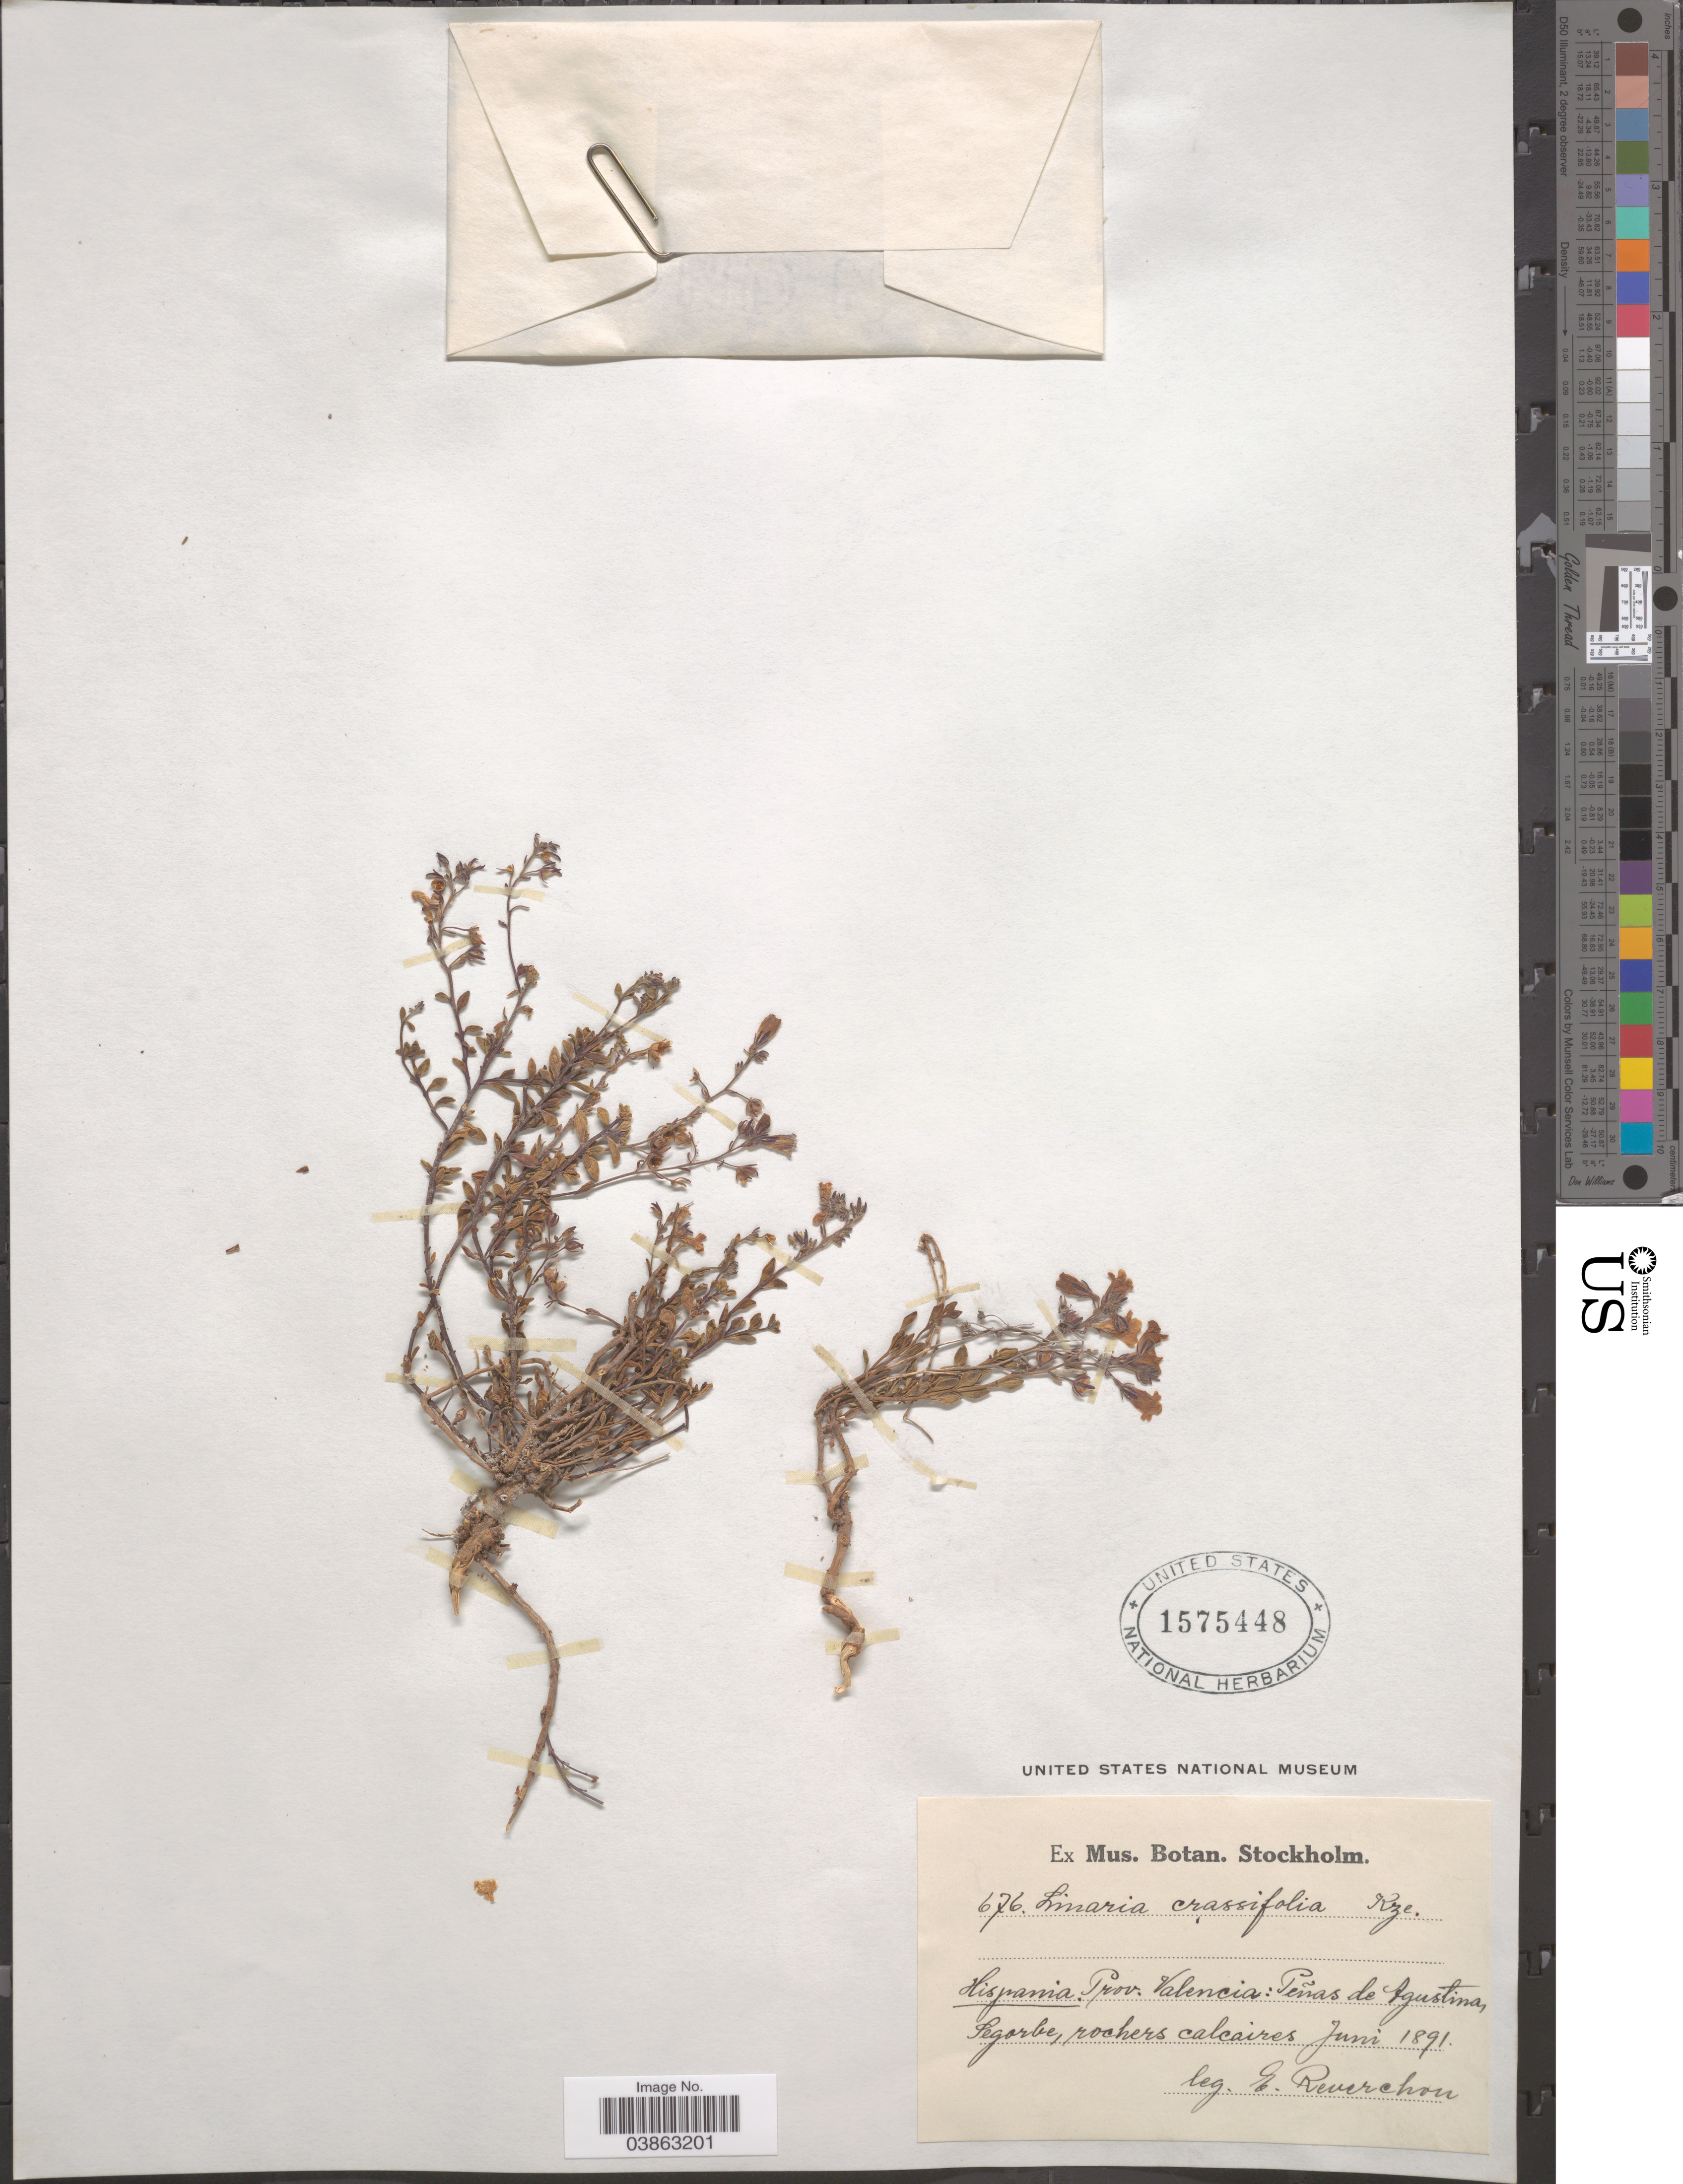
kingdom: Plantae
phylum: Tracheophyta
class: Magnoliopsida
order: Lamiales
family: Plantaginaceae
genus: Linaria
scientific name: Linaria crassifolia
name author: DC.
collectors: E. Reverchon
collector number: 676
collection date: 1891-06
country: Spain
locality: Hispania. Prov. Valencia: Peñas de Agustina, Segorbe, rochers calcaires.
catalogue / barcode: US 1575448